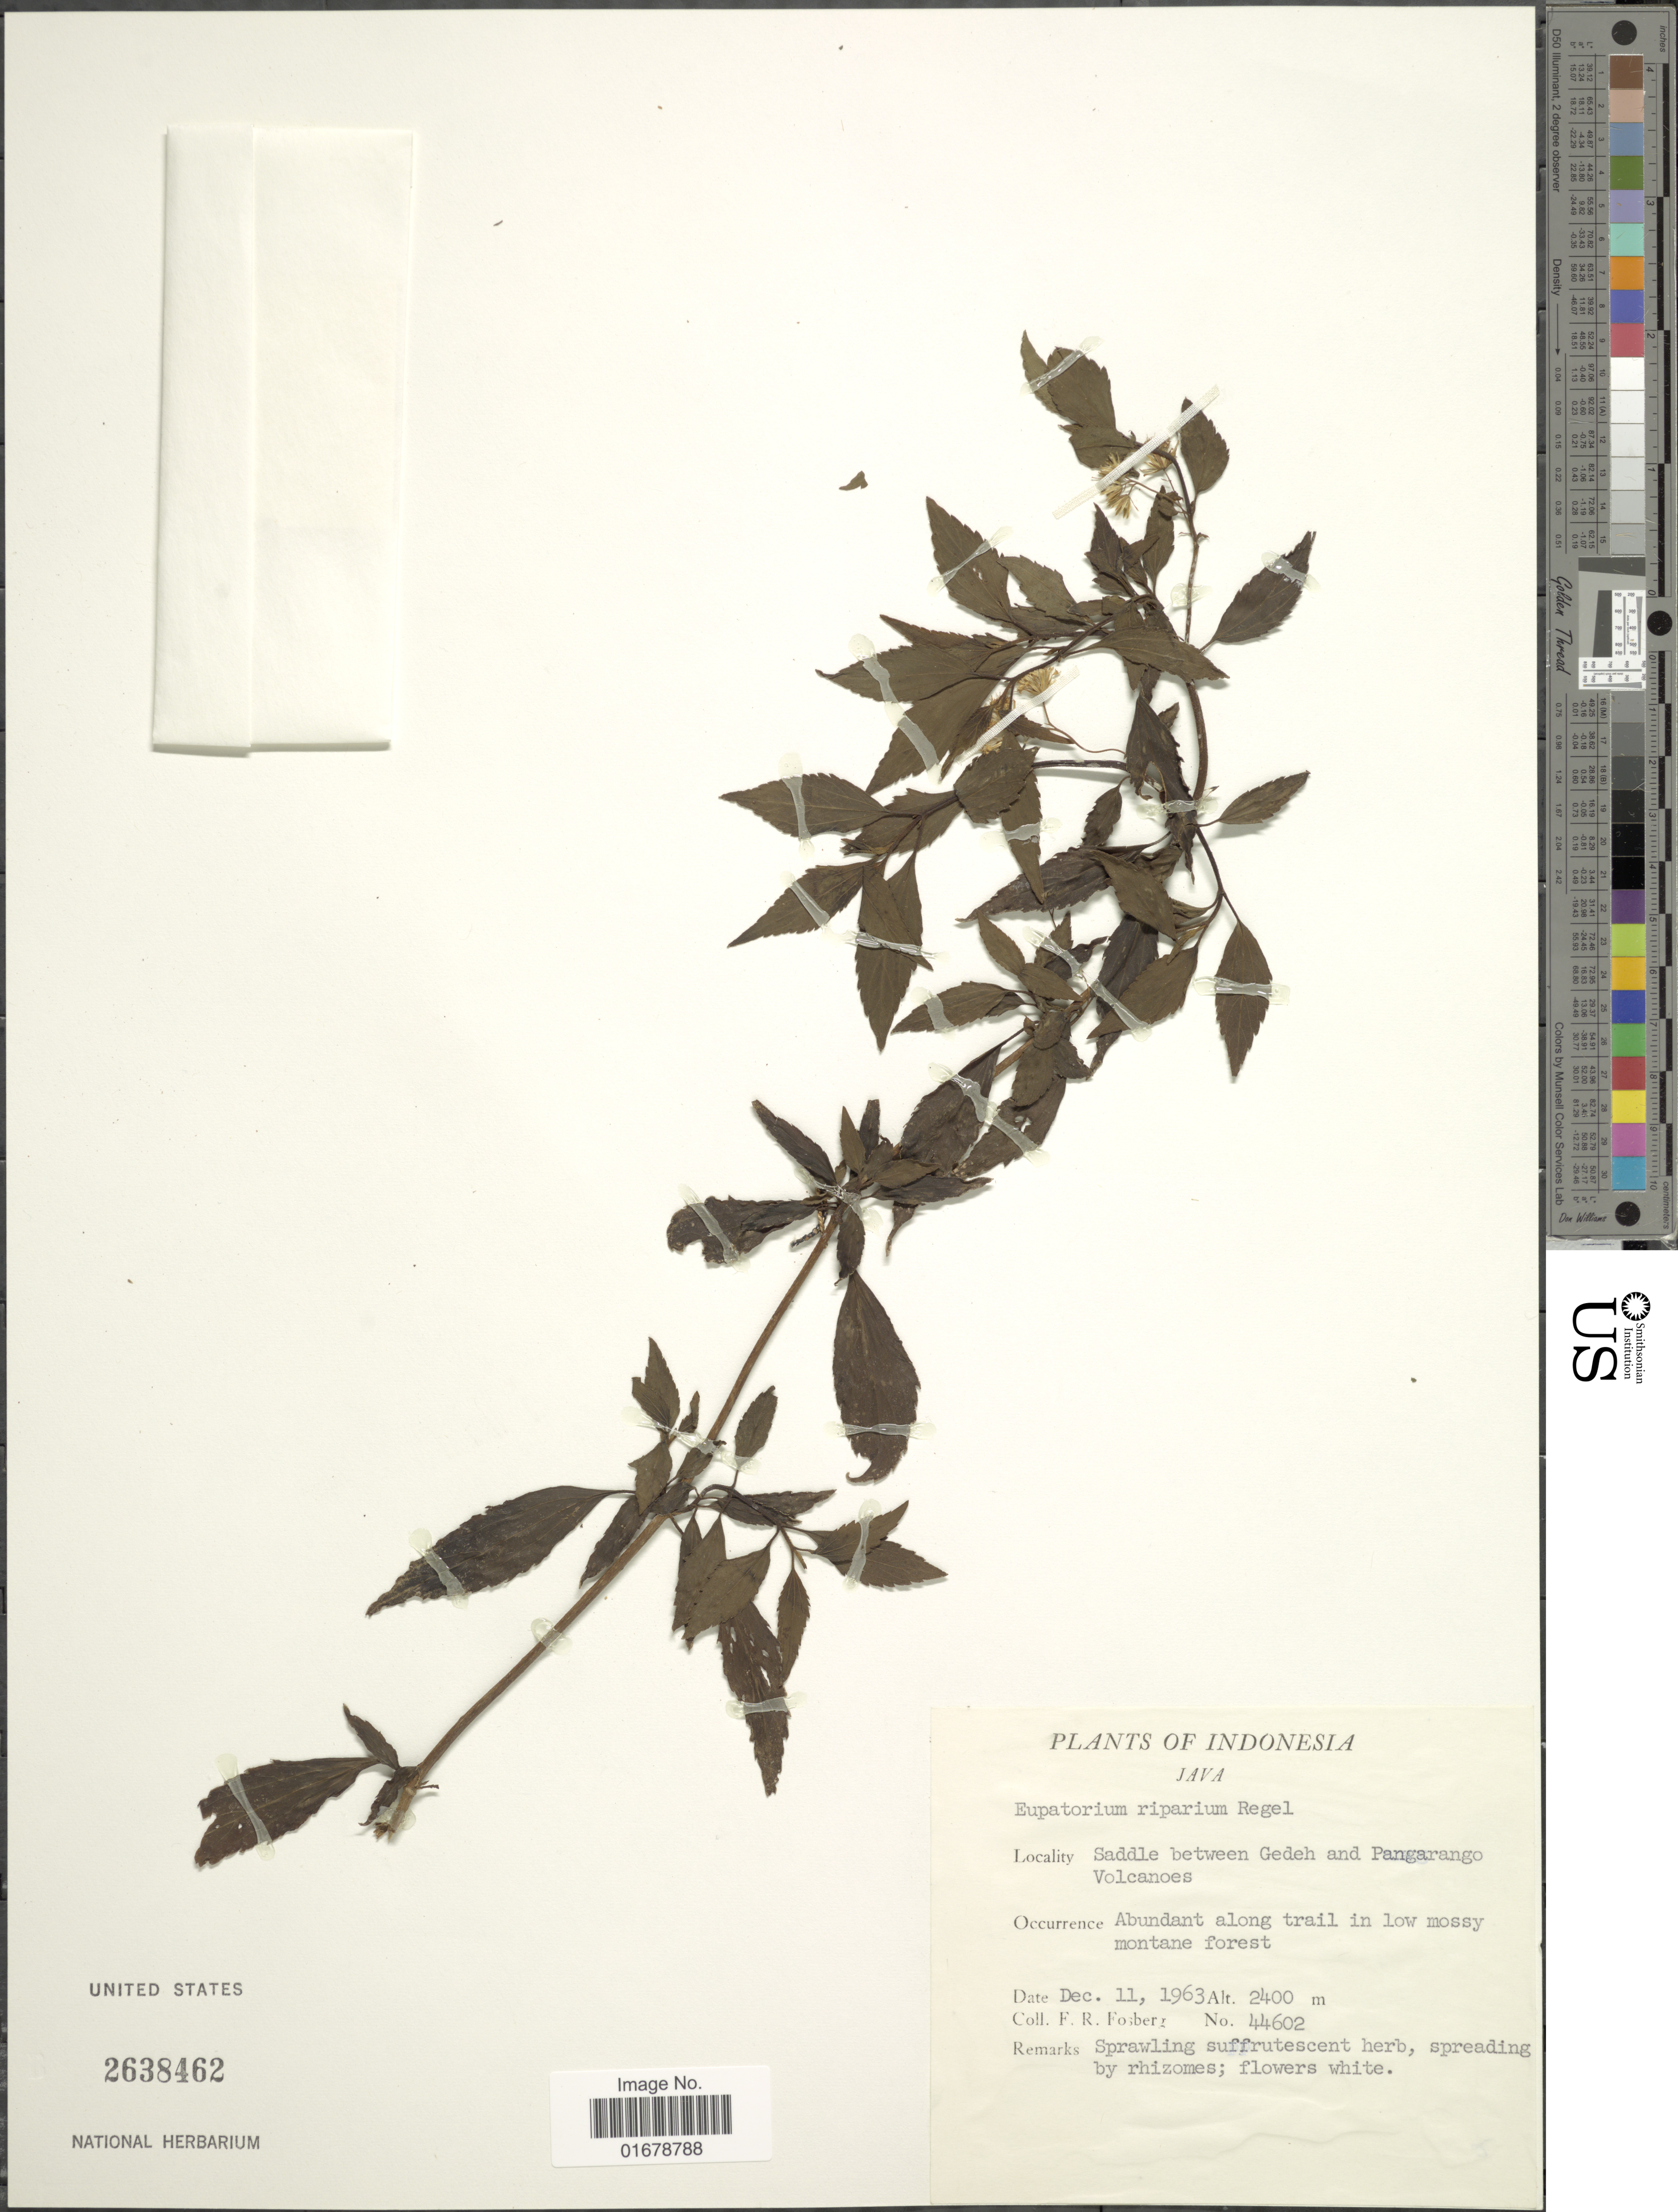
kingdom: Plantae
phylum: Tracheophyta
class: Magnoliopsida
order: Asterales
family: Asteraceae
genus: Ageratina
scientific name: Ageratina riparia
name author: (Regel) R.M. King & H. Rob.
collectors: F. R. Fosberg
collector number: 44602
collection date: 1963-12-11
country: Indonesia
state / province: Java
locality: Saddle between Gedeh and Pangarango Volcanoes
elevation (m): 2400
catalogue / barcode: US 2638462